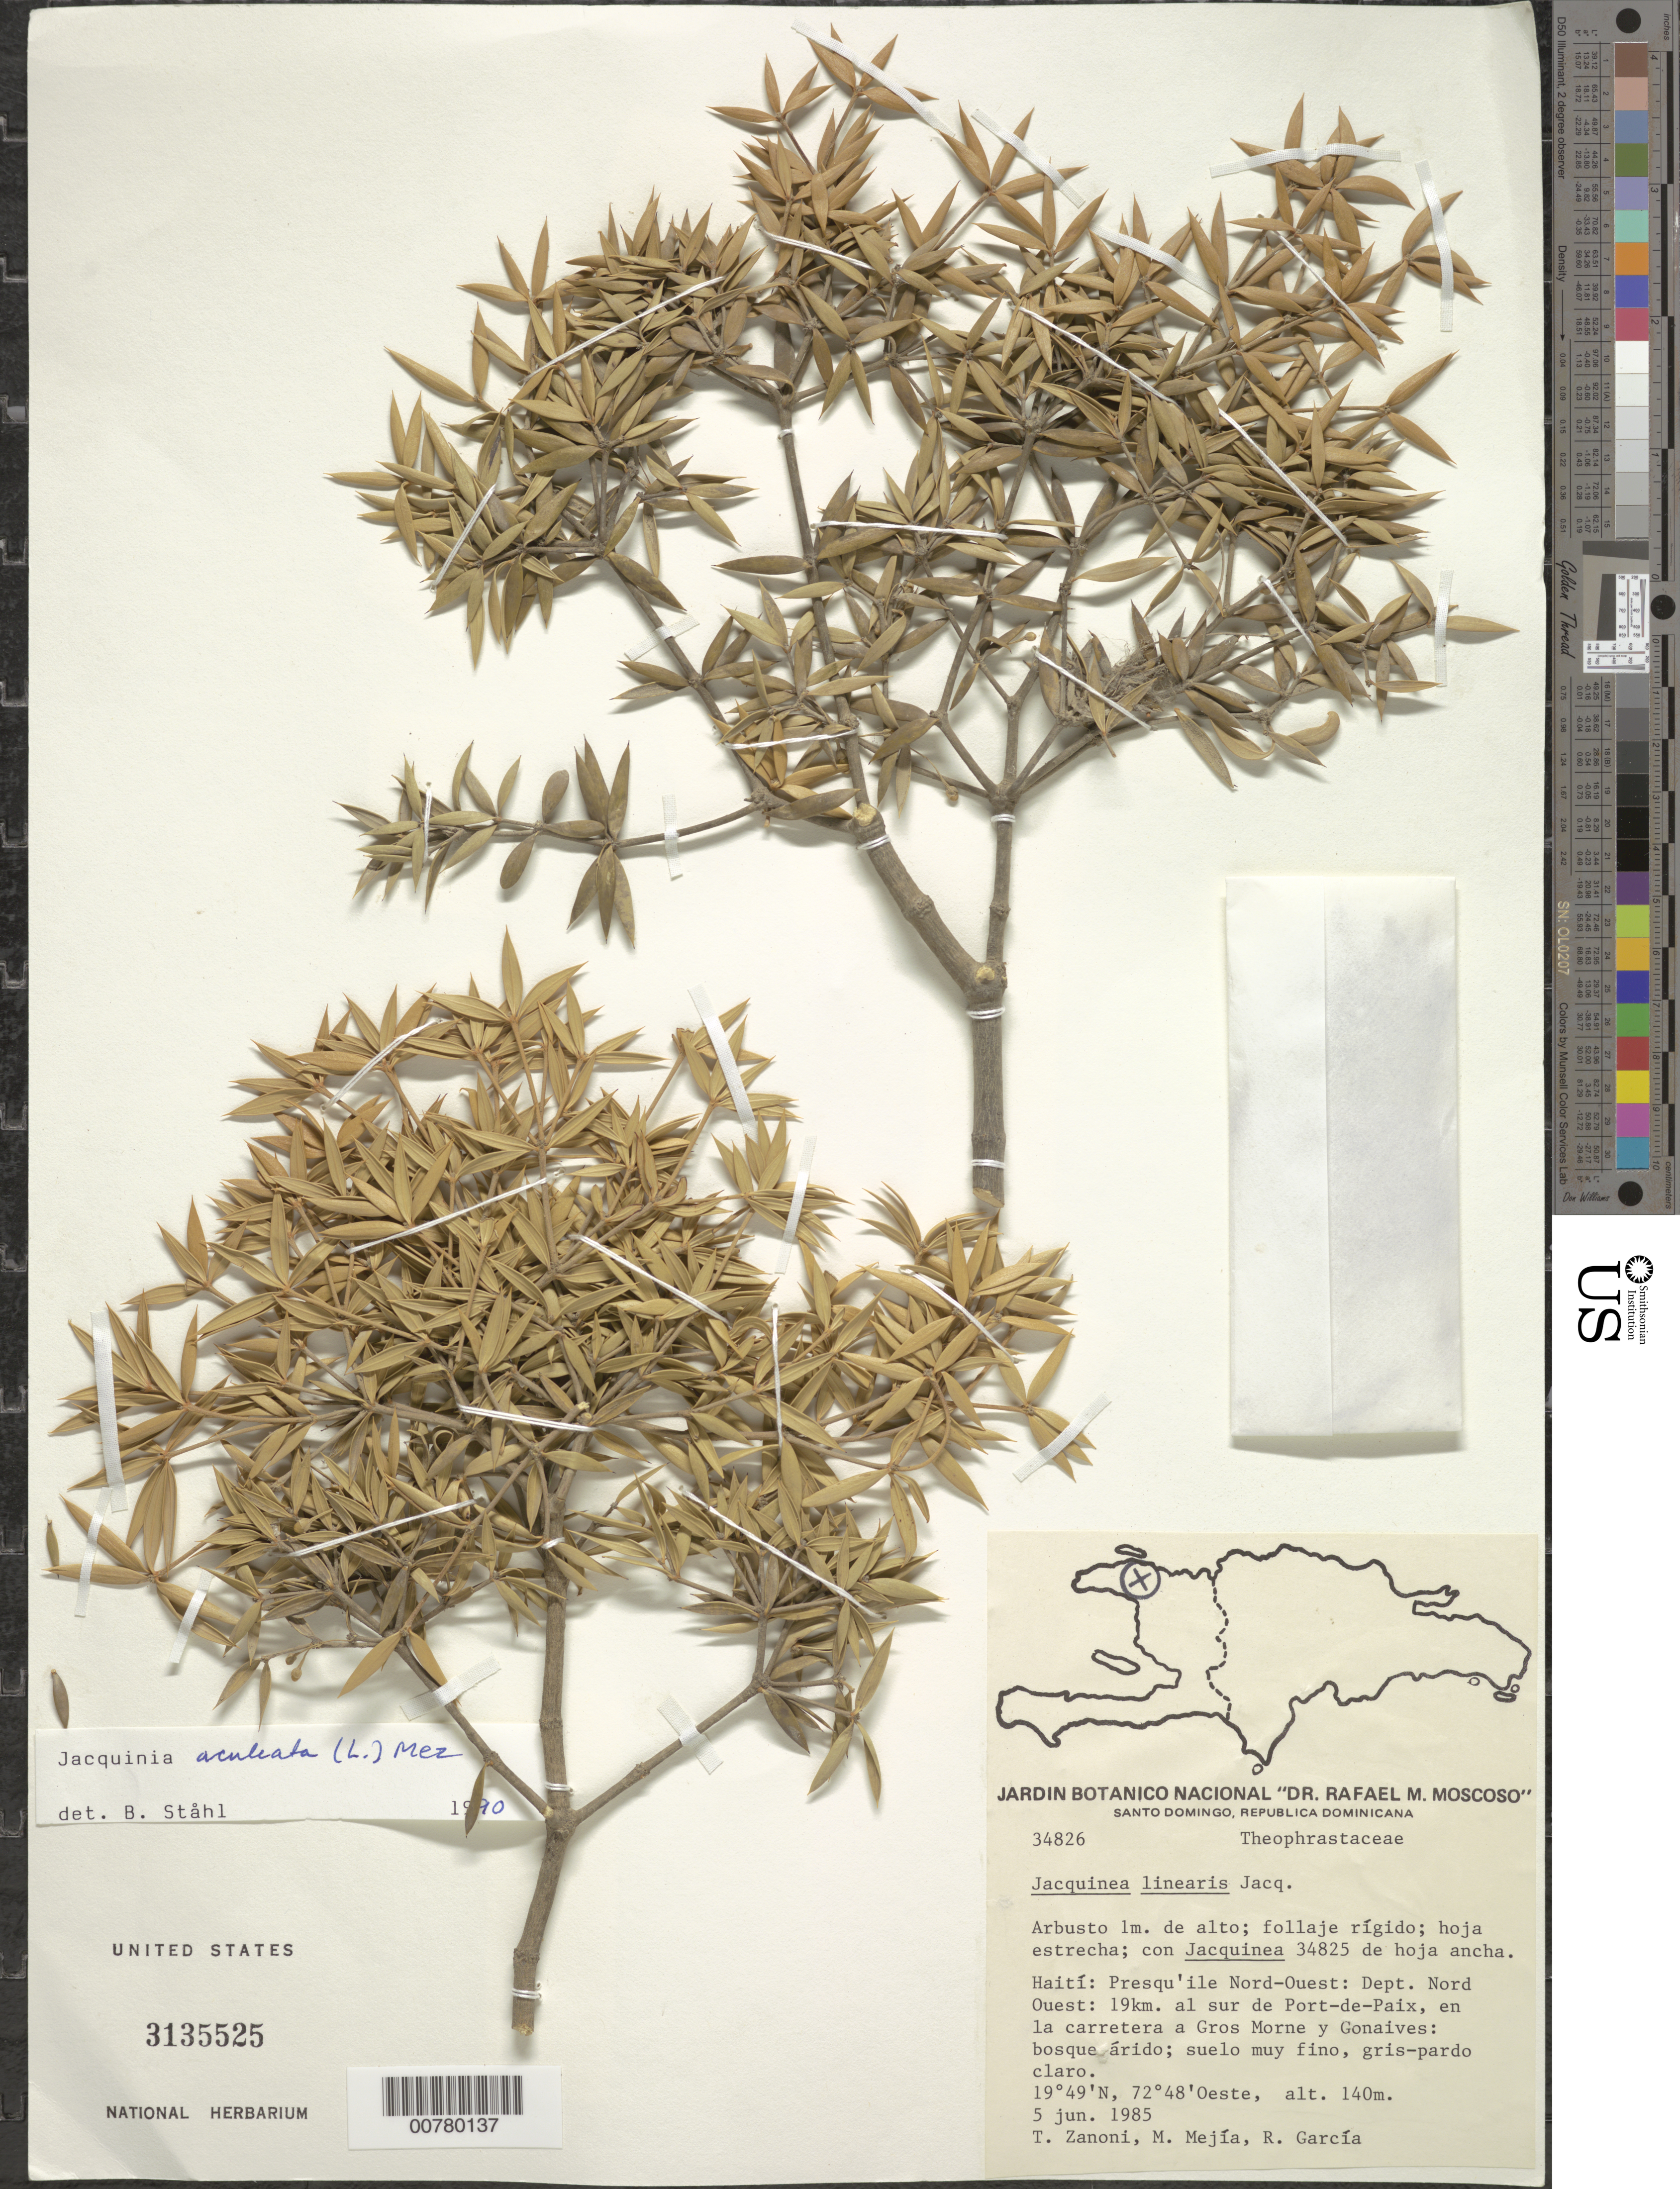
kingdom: Plantae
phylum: Tracheophyta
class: Magnoliopsida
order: Ericales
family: Primulaceae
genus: Jacquinia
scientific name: Jacquinia aculeata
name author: (L.) Mez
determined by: Ståhl, B.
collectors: T. A. Zanoni, M. Mejia & R. G. García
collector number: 34826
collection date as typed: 05 Jun 1985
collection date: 1985-06-05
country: Haiti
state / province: Nord-Ouest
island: Hispaniola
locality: Presqu'ile Nord-Ouest, 19 km south of Port-de-Paix, in road to Gros Morne and Gonaives.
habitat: Arid forest, very fine soil, clear grey-purple.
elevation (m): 140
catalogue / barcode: US 3135525